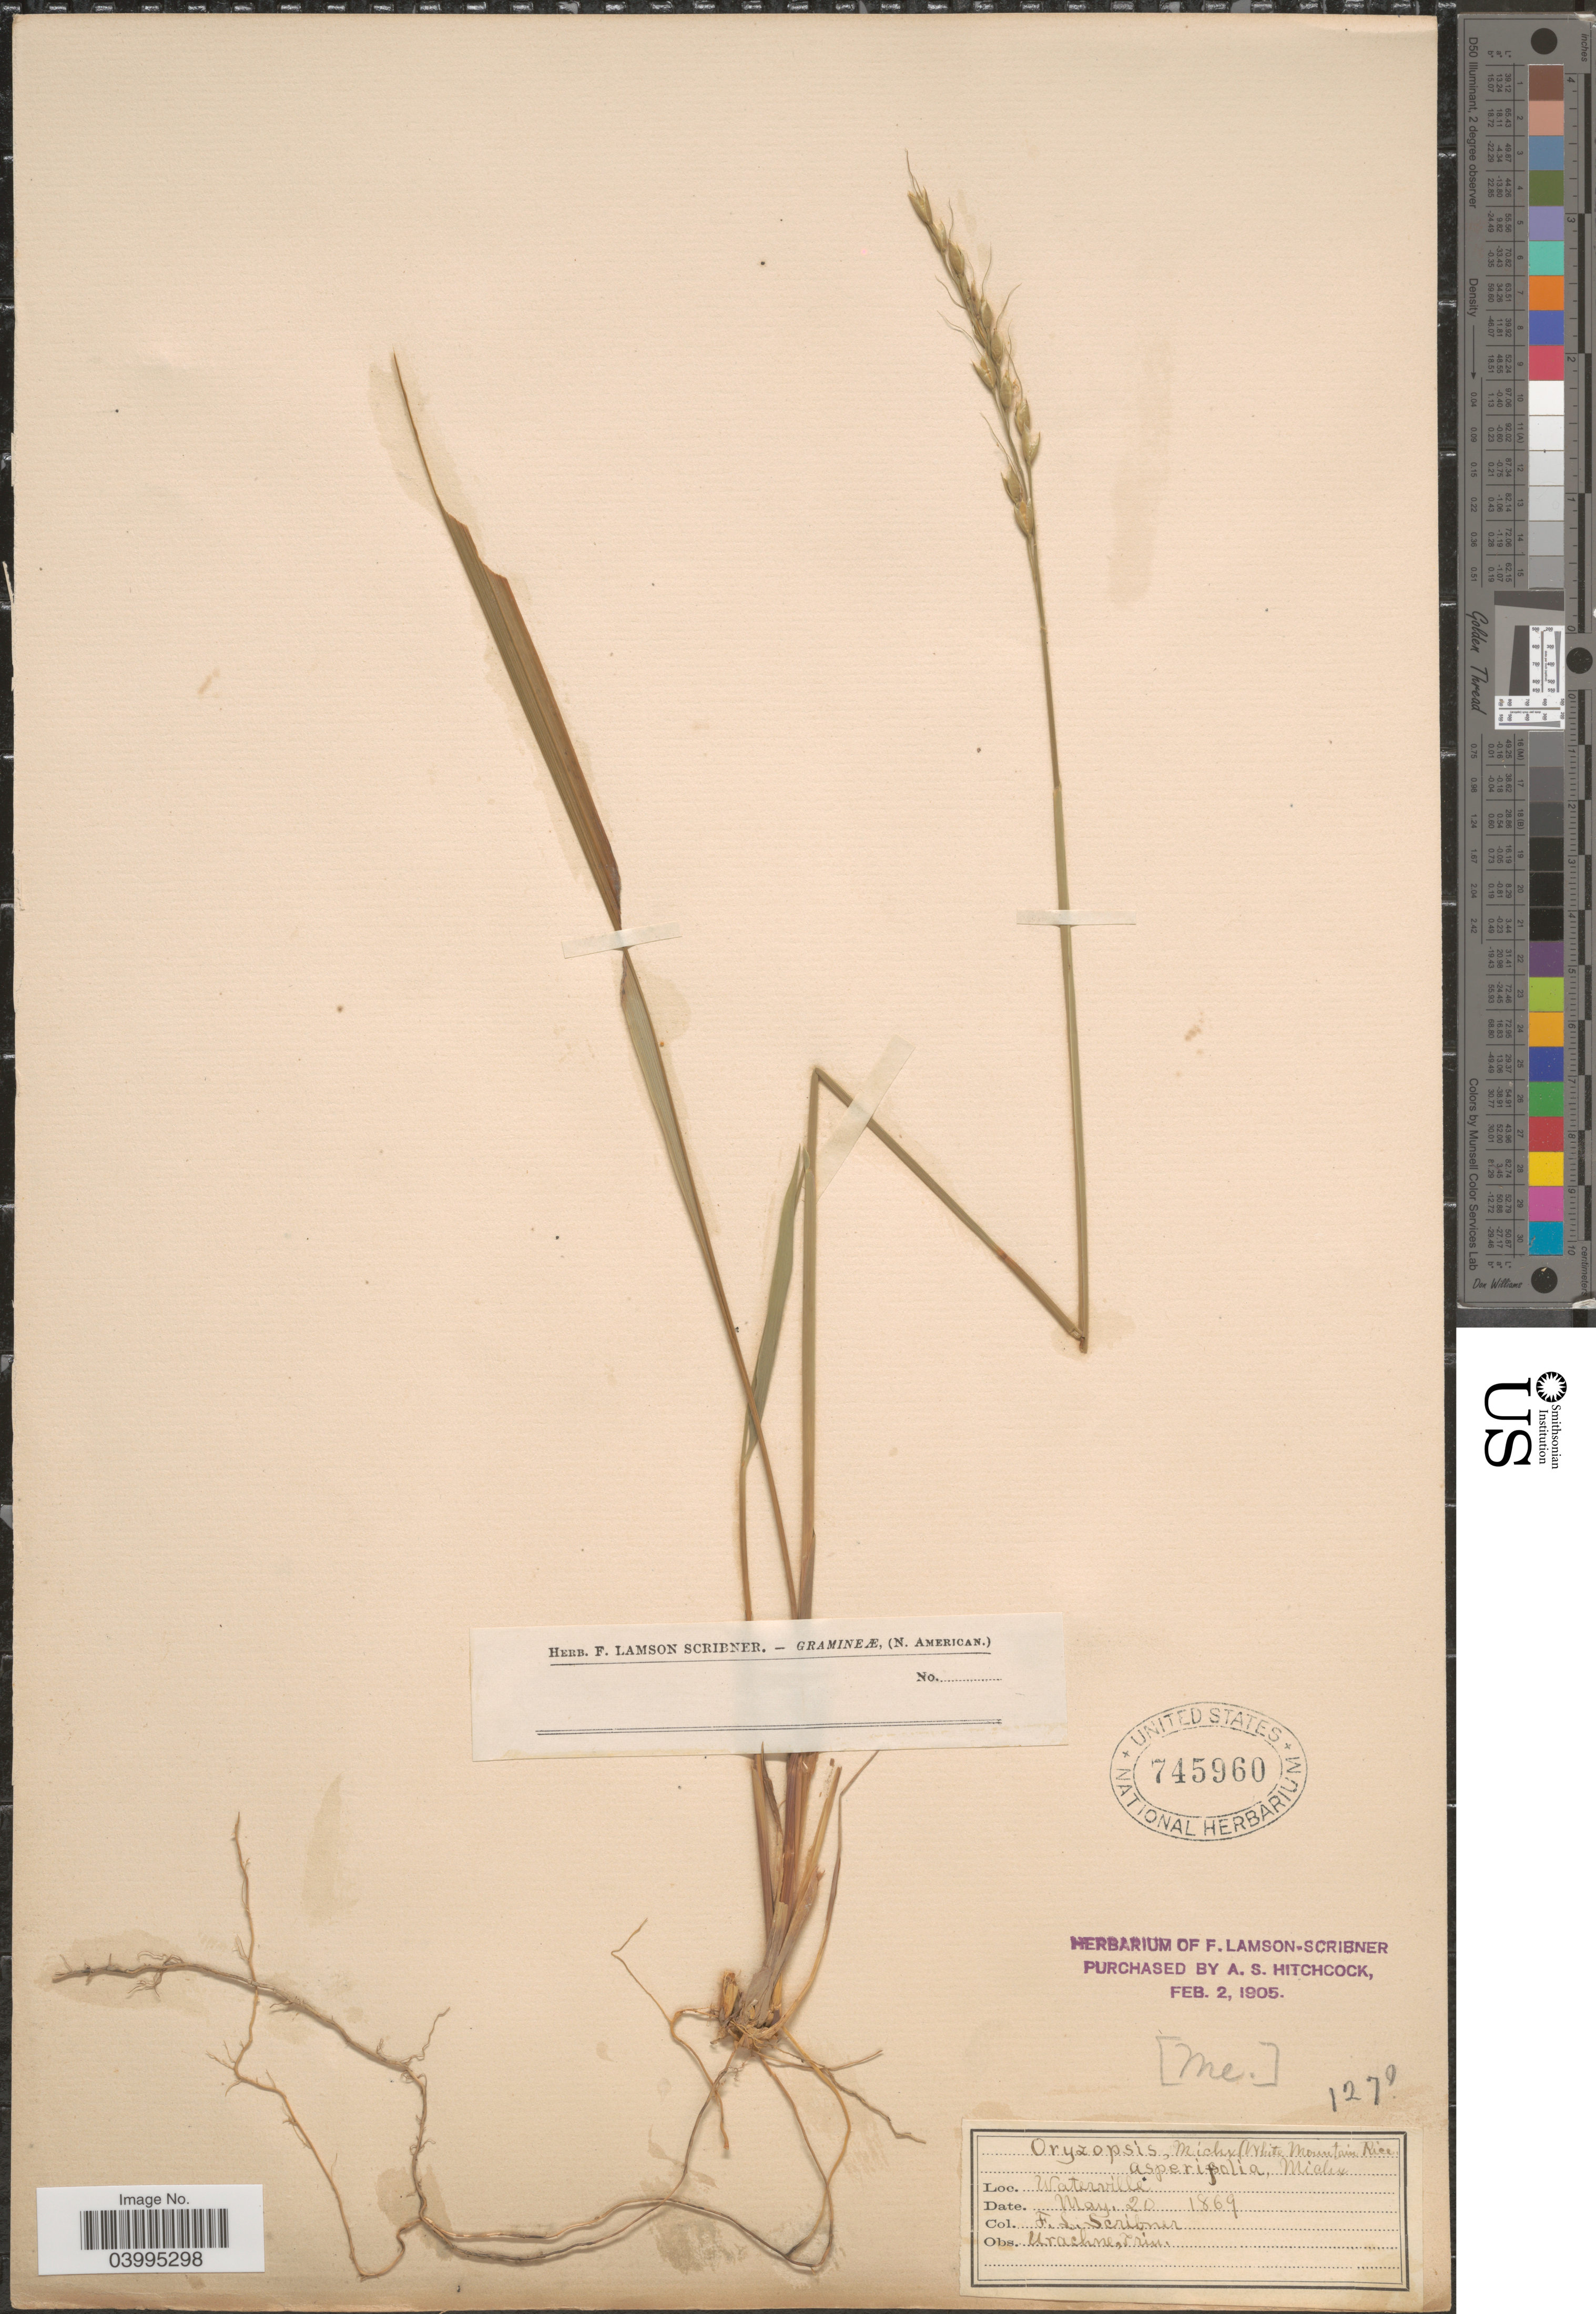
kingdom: Plantae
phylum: Tracheophyta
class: Liliopsida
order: Poales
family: Poaceae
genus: Oryzopsis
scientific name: Oryzopsis asperifolia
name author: Michx.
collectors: F. Lamson-Scribner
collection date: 1869-05-20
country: United States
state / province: Maine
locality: Waterville.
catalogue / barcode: US 745960